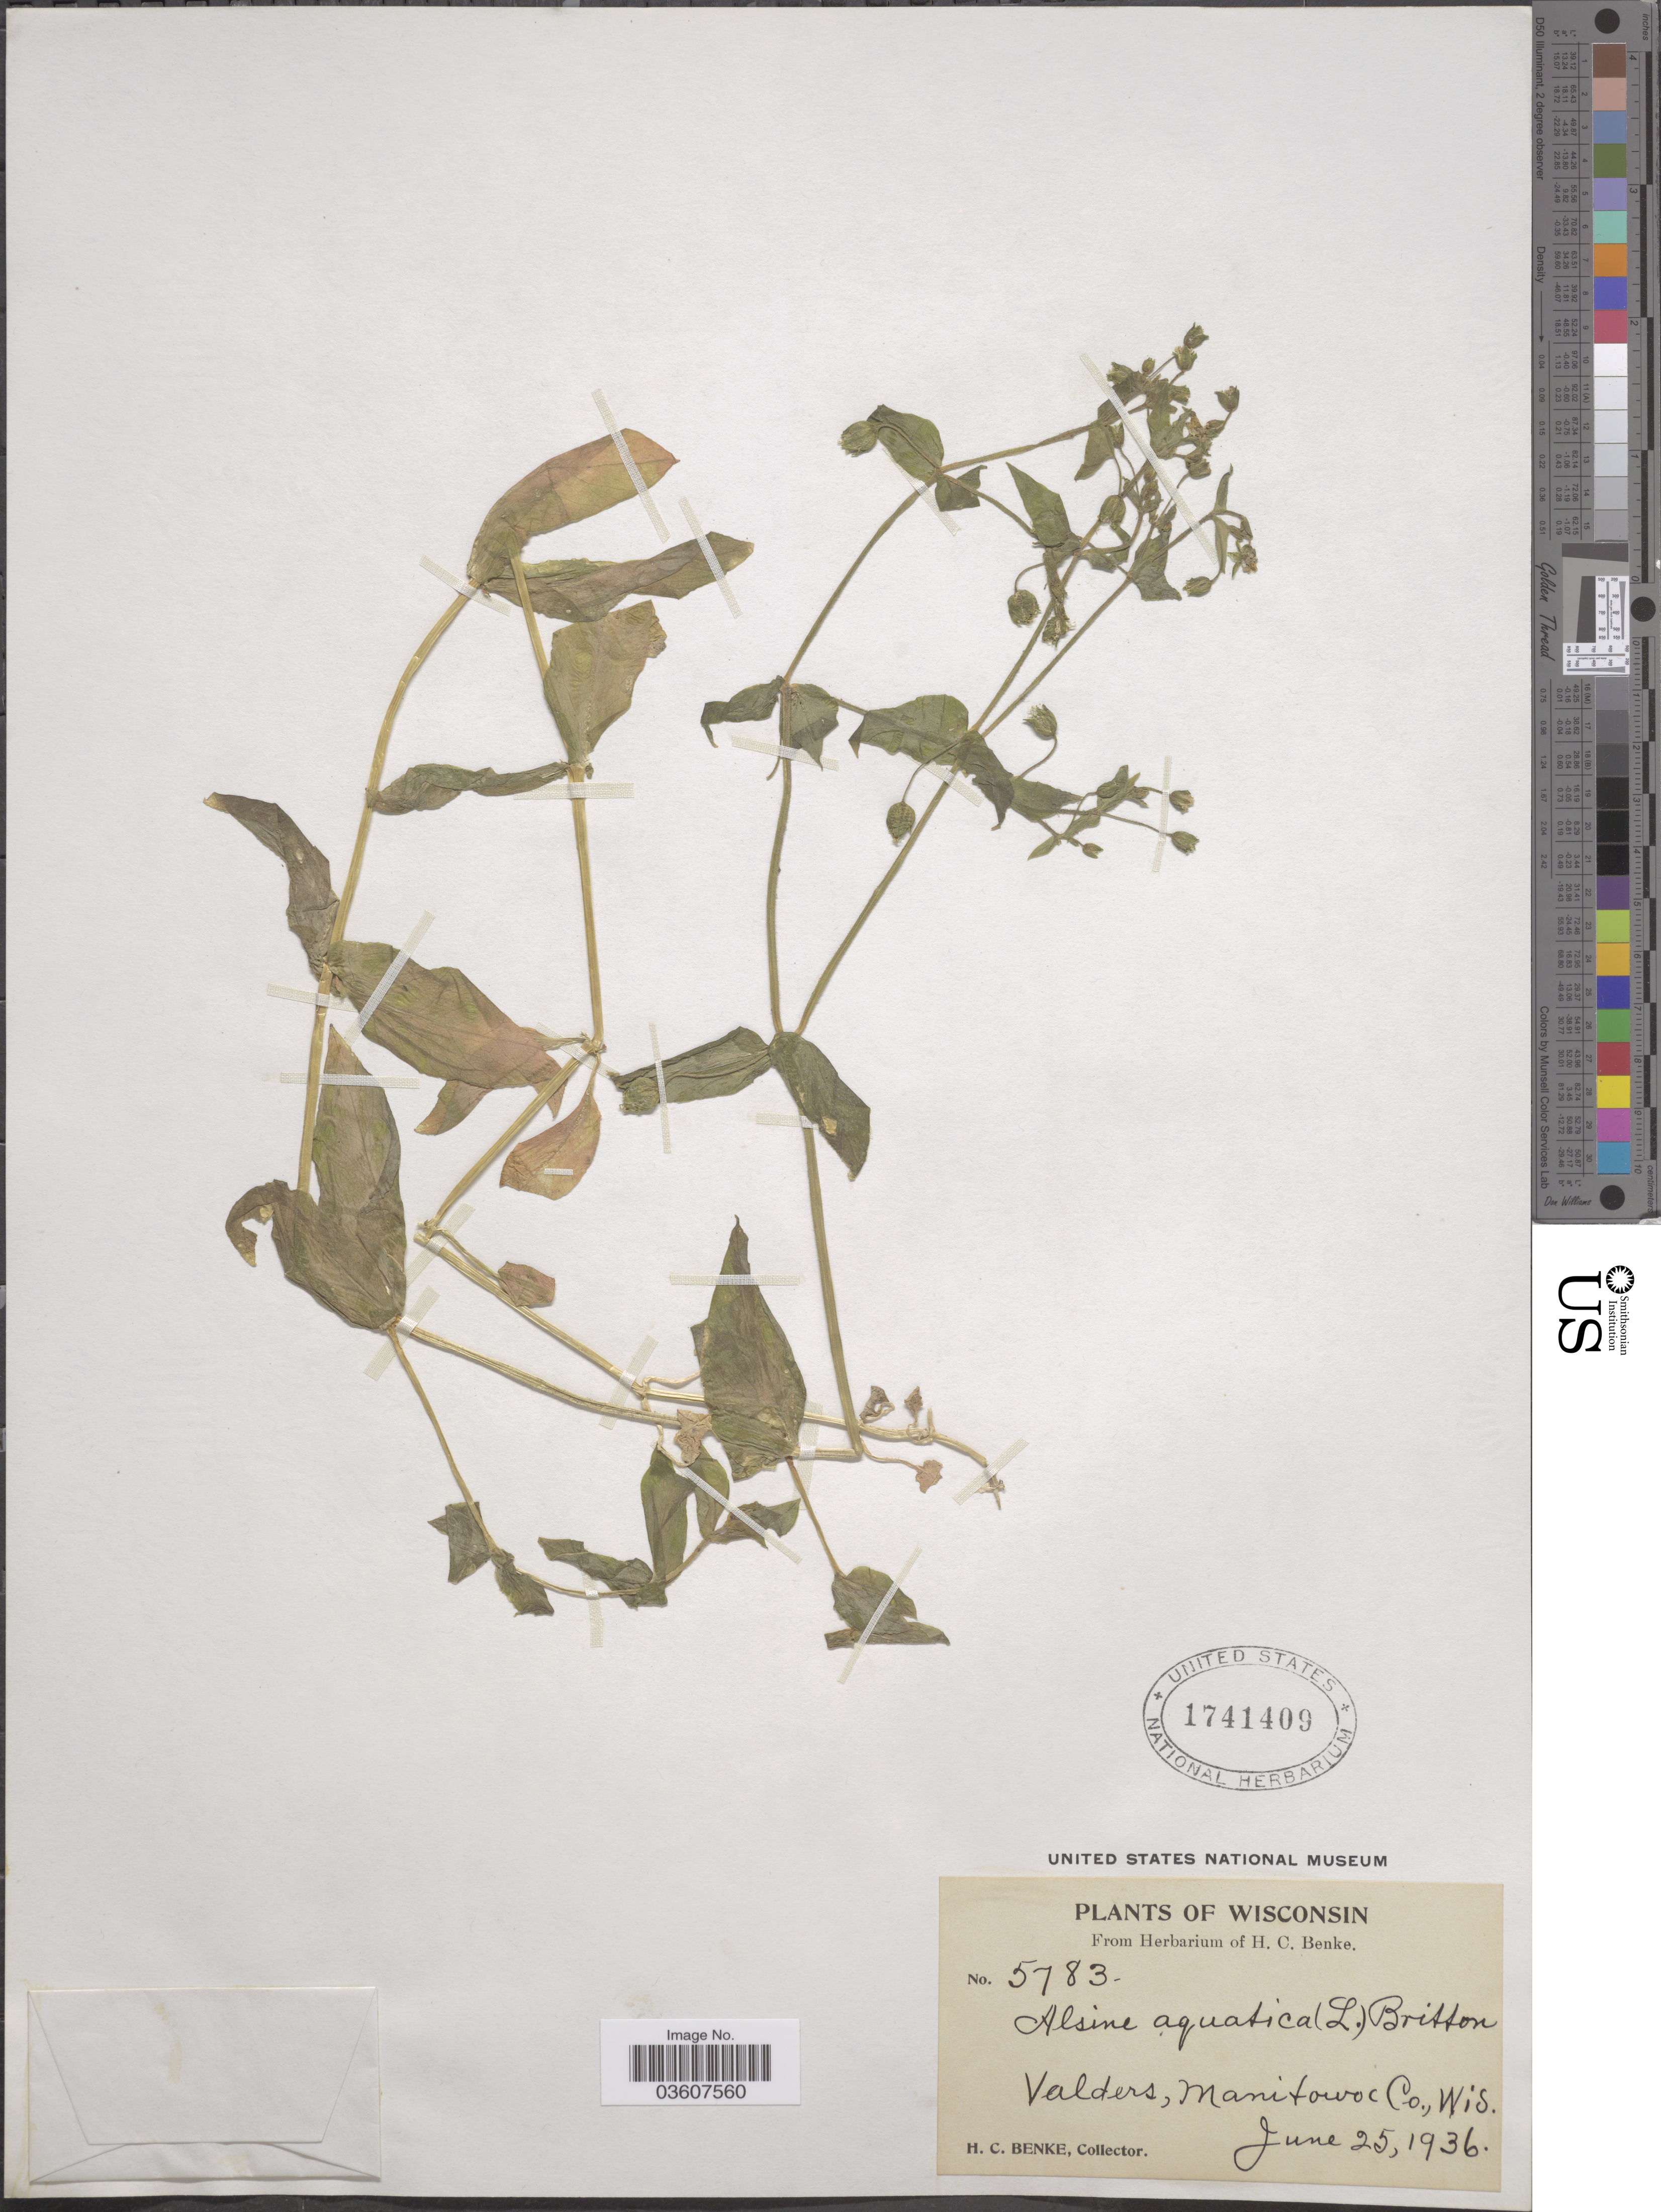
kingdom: Plantae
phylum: Tracheophyta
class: Magnoliopsida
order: Caryophyllales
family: Caryophyllaceae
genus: Stellaria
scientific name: Stellaria aquatica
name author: L.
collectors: H. Benke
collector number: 5783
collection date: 1936-06-25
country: United States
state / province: Wisconsin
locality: Valders, Manitowoc Co.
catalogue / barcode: US 1741409